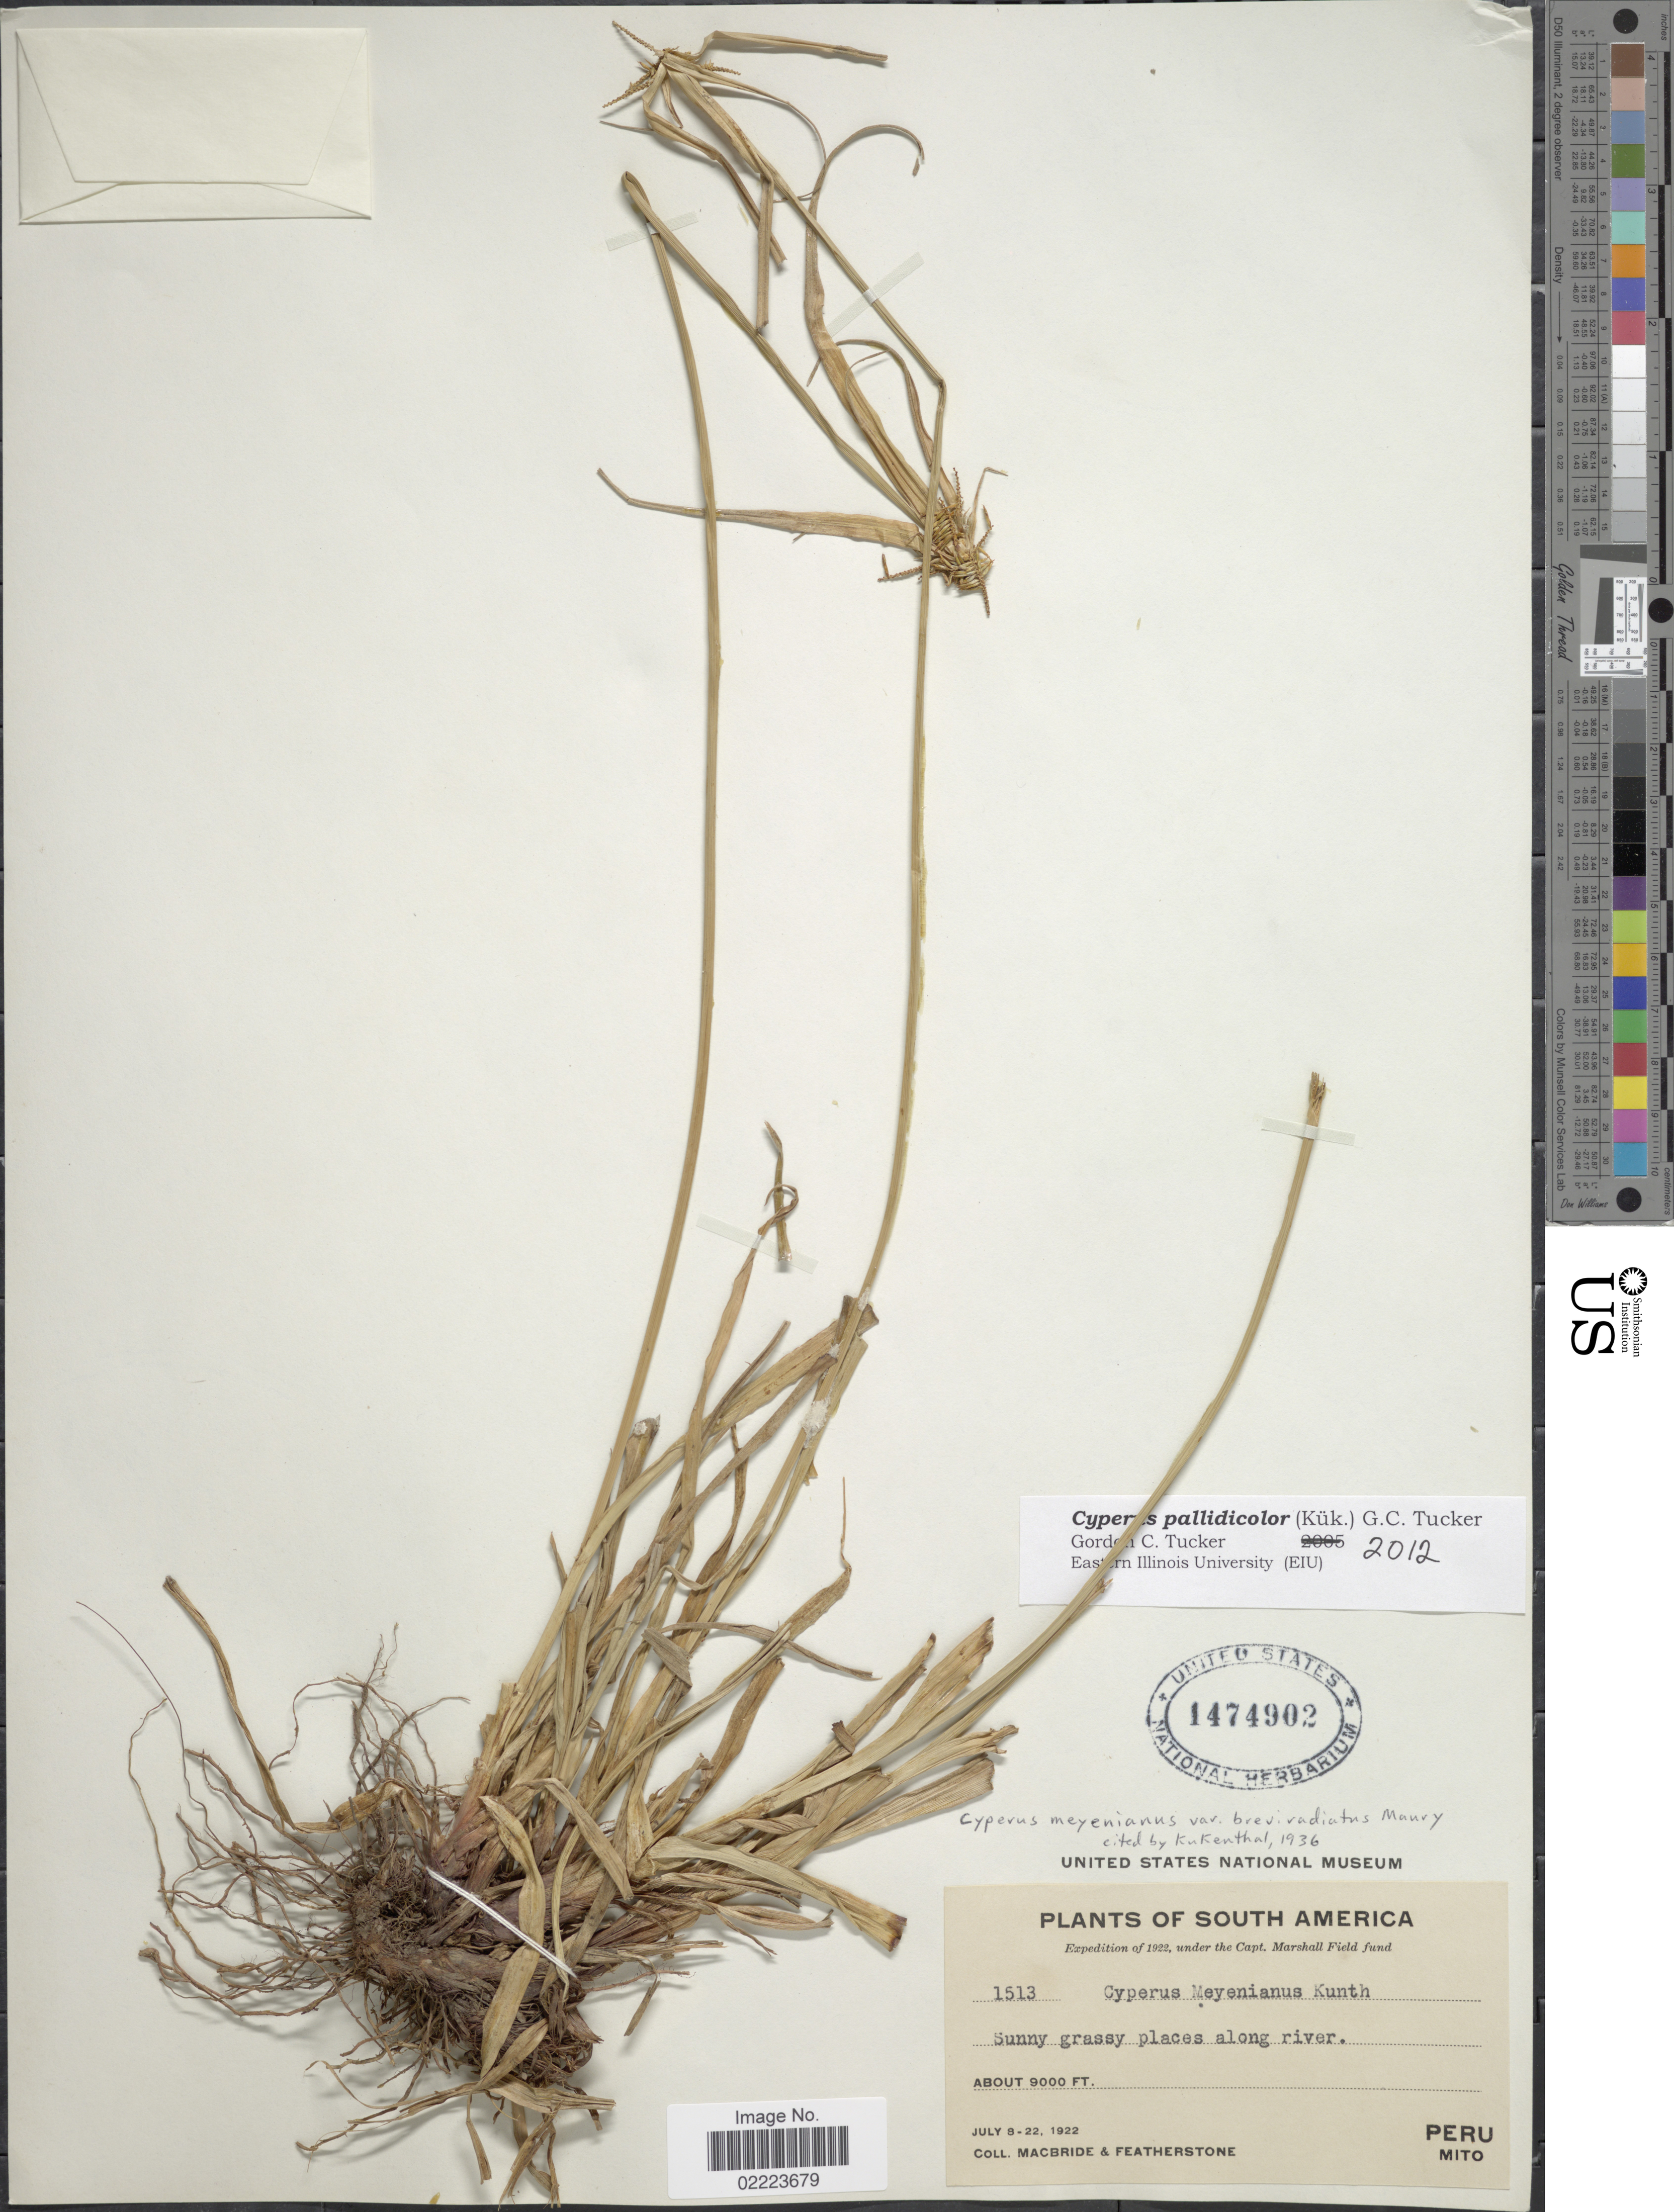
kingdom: Plantae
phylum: Tracheophyta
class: Liliopsida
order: Poales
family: Cyperaceae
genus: Cyperus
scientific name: Cyperus pallidicolor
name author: (Kük.) G.C. Tucker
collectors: Macbride, -- & -. Featherstone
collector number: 1513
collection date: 1922-07-08/1922-07-22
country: Peru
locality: Sunny grassy places along river, Mito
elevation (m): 2743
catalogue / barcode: US 1474902